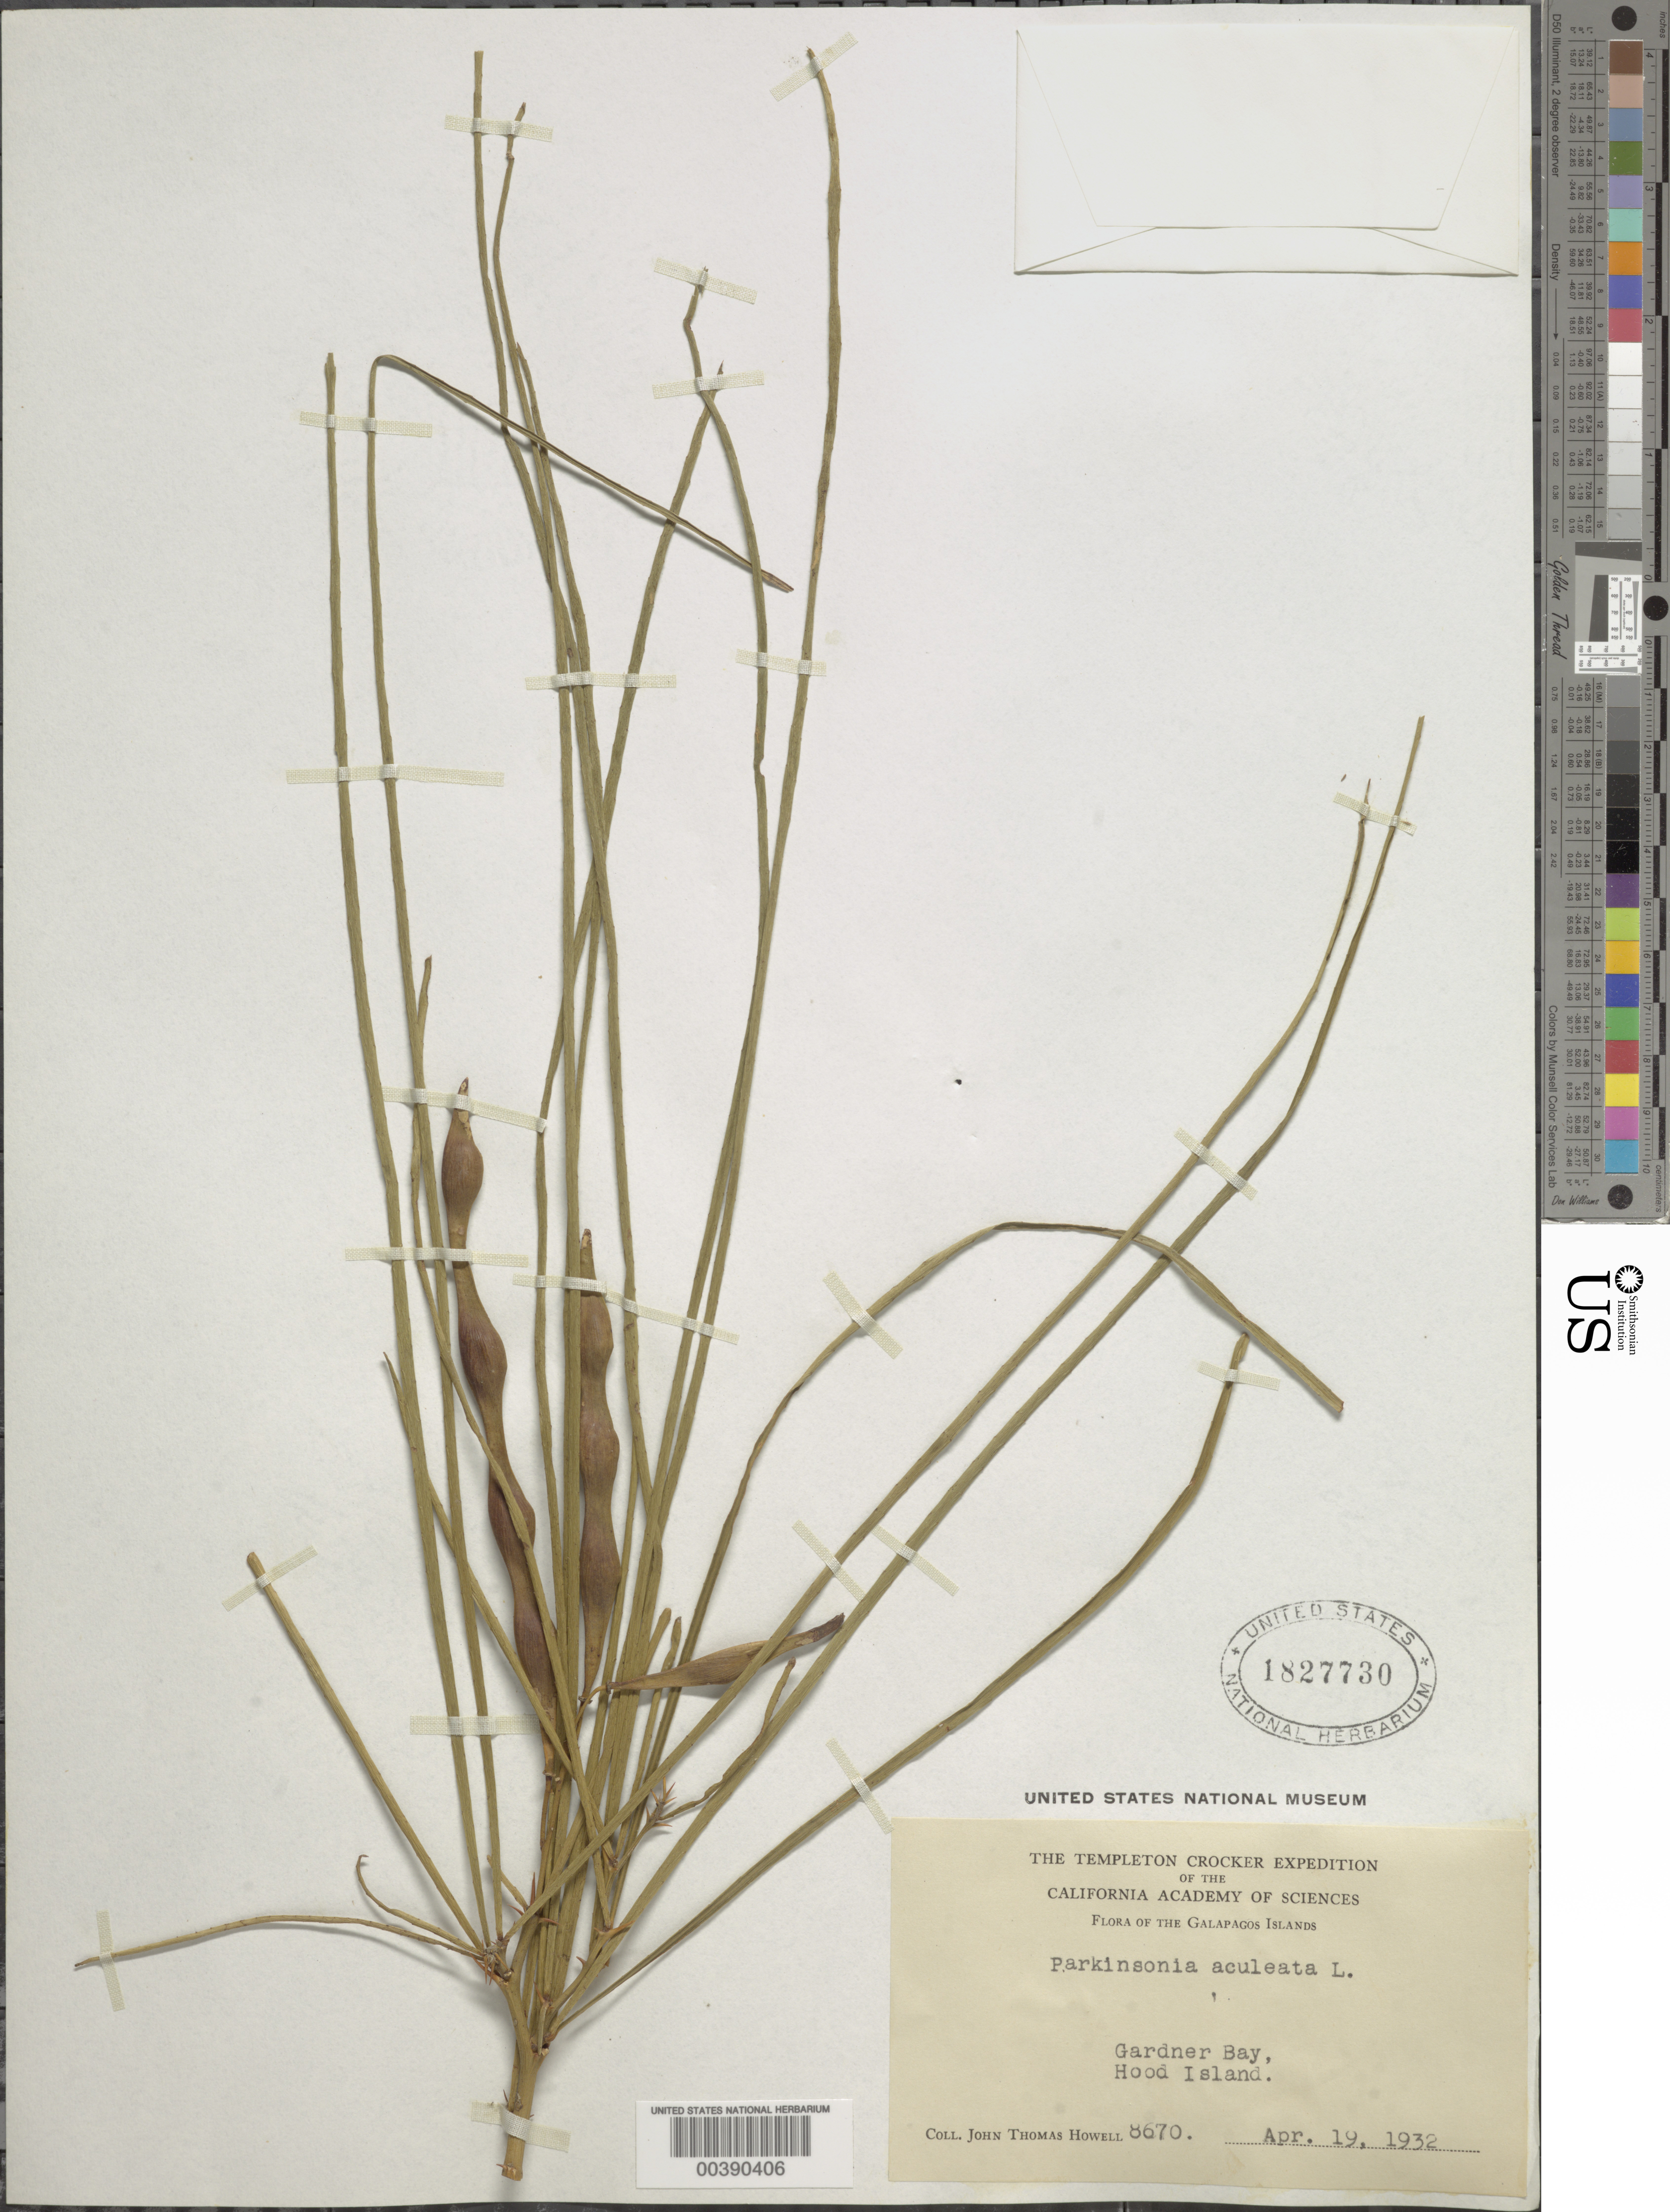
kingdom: Plantae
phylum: Tracheophyta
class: Magnoliopsida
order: Fabales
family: Fabaceae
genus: Parkinsonia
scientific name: Parkinsonia aculeata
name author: L.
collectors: J. T. Howell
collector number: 8670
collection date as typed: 19 Apr 1932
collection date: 1932-04-19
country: Ecuador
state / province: Colón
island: Española [Hood]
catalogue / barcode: US 1827730